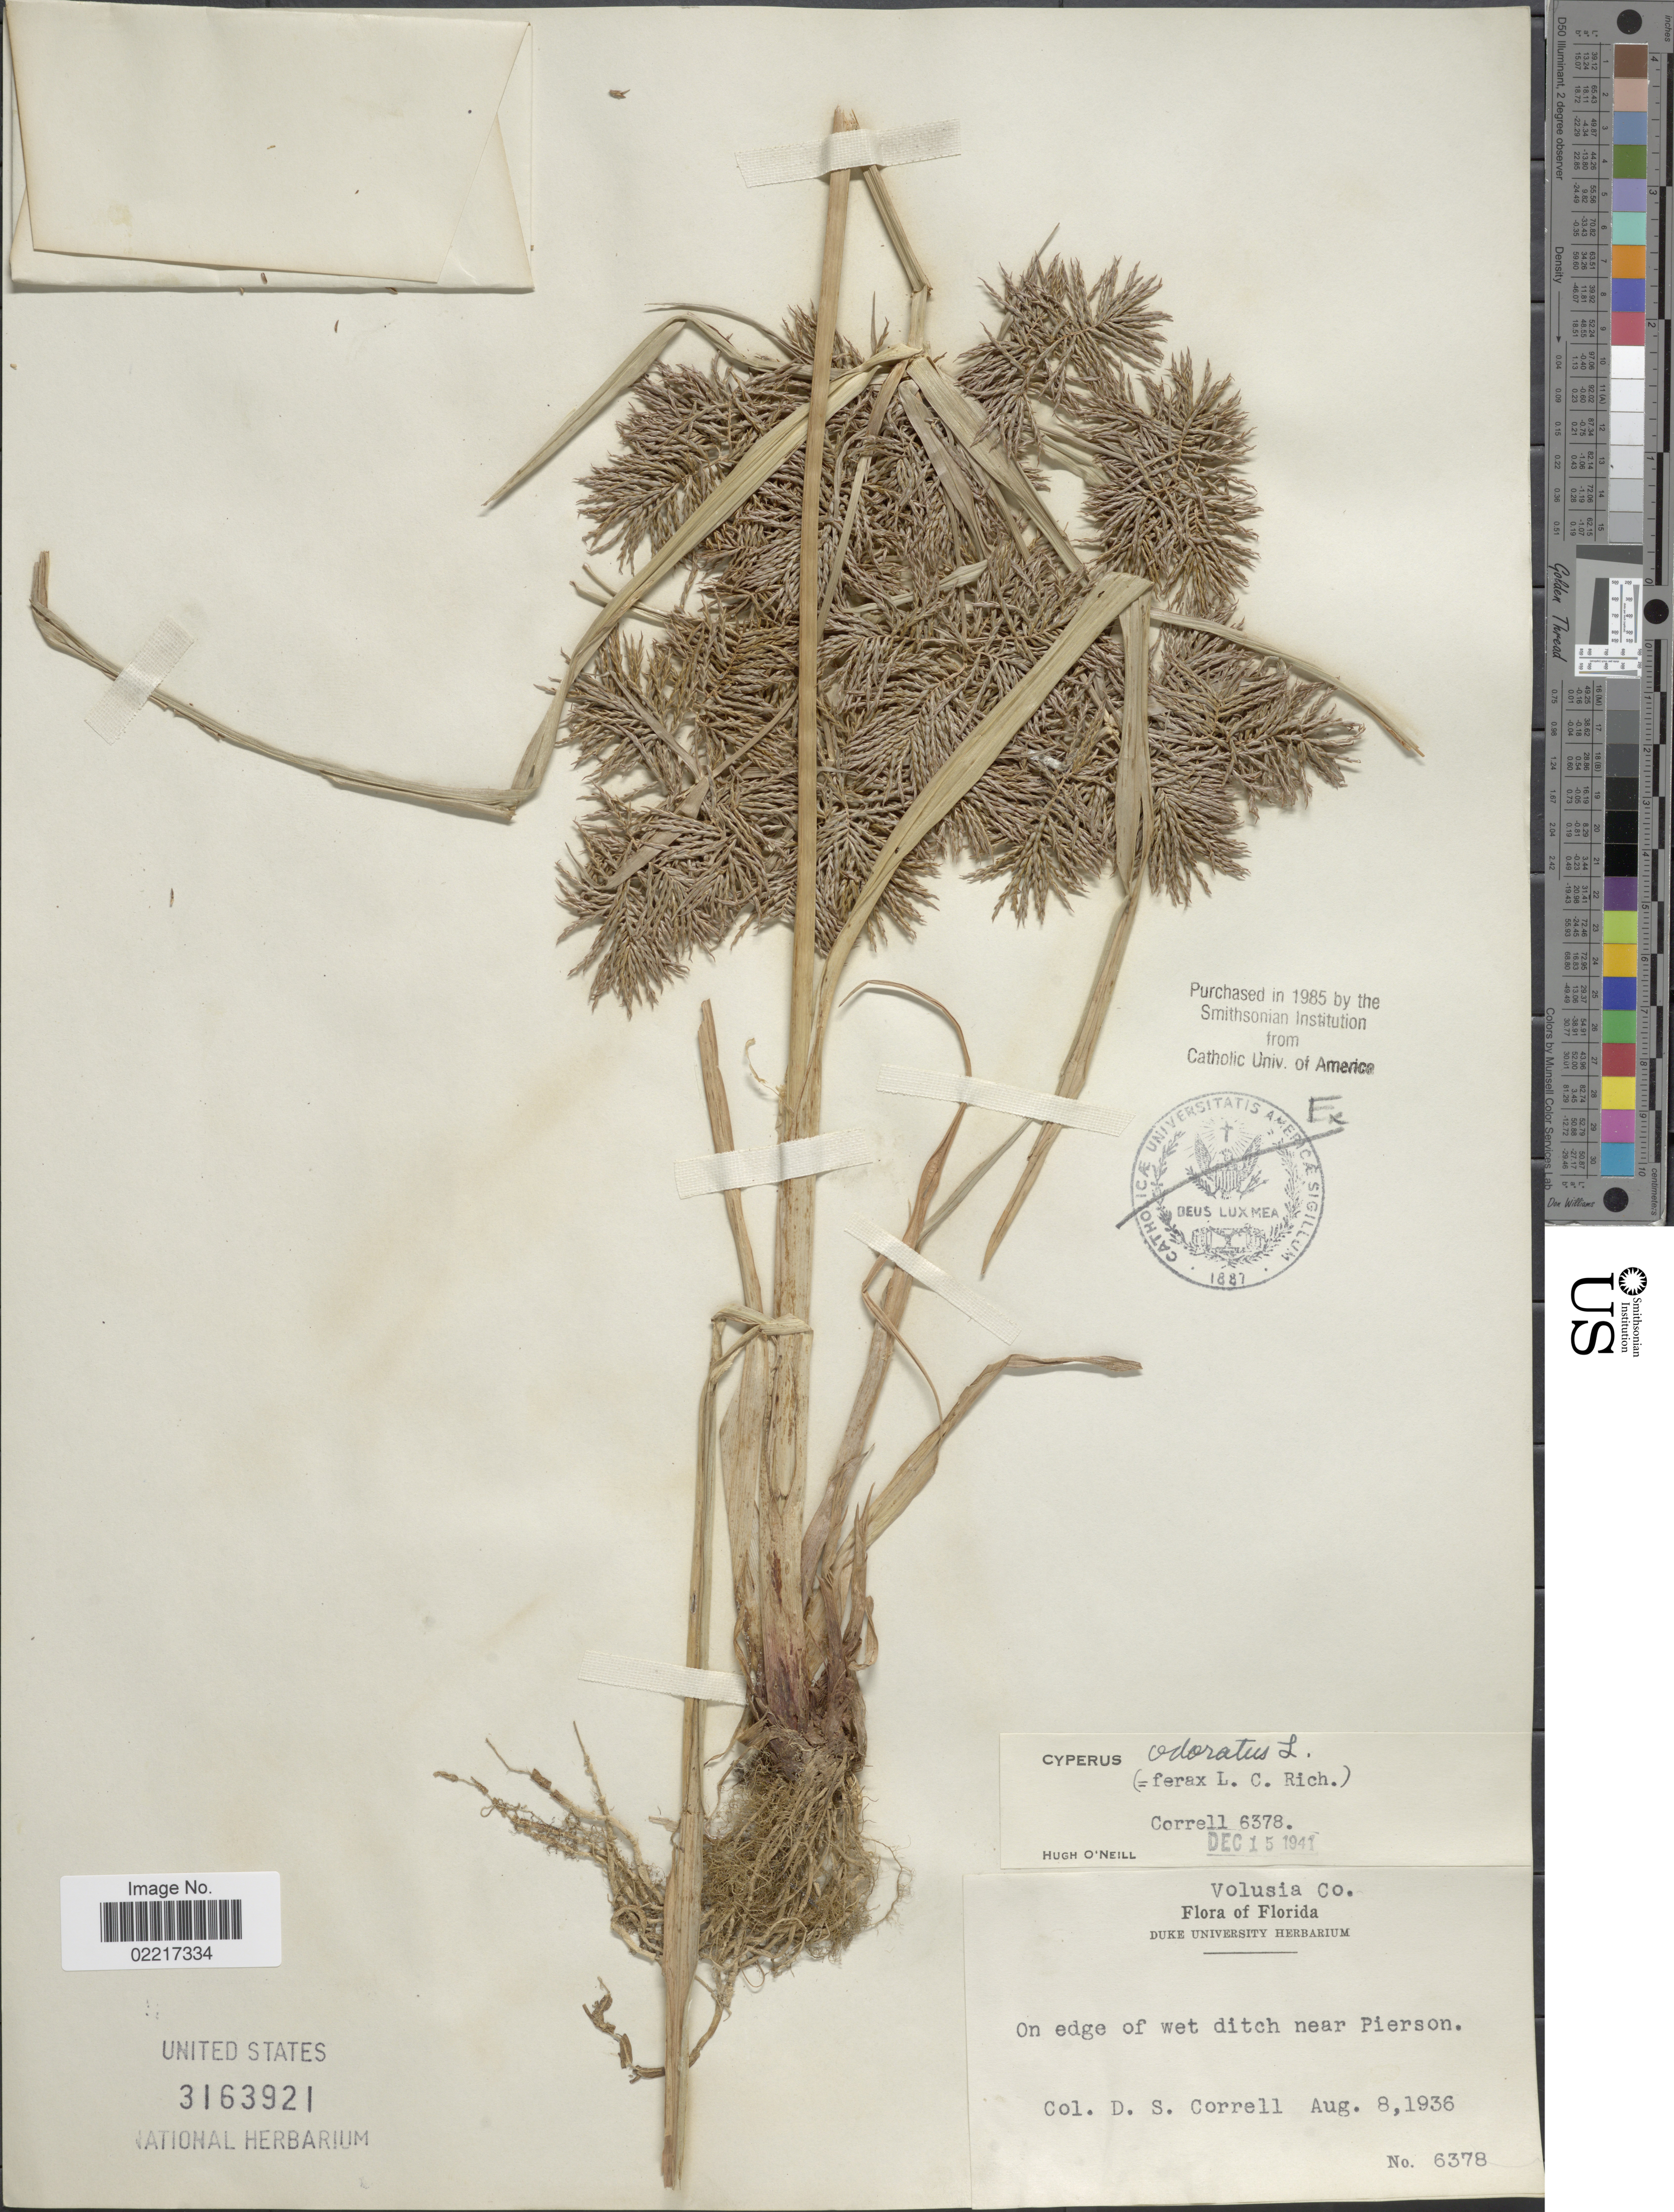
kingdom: Plantae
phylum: Tracheophyta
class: Liliopsida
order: Poales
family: Cyperaceae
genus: Cyperus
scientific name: Cyperus odoratus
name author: L.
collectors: D. S. Correll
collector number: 6378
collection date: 1936-08-08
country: United States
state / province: Florida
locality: Volusia Co., on edge of wet ditch near Pierson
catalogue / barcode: US 3163921